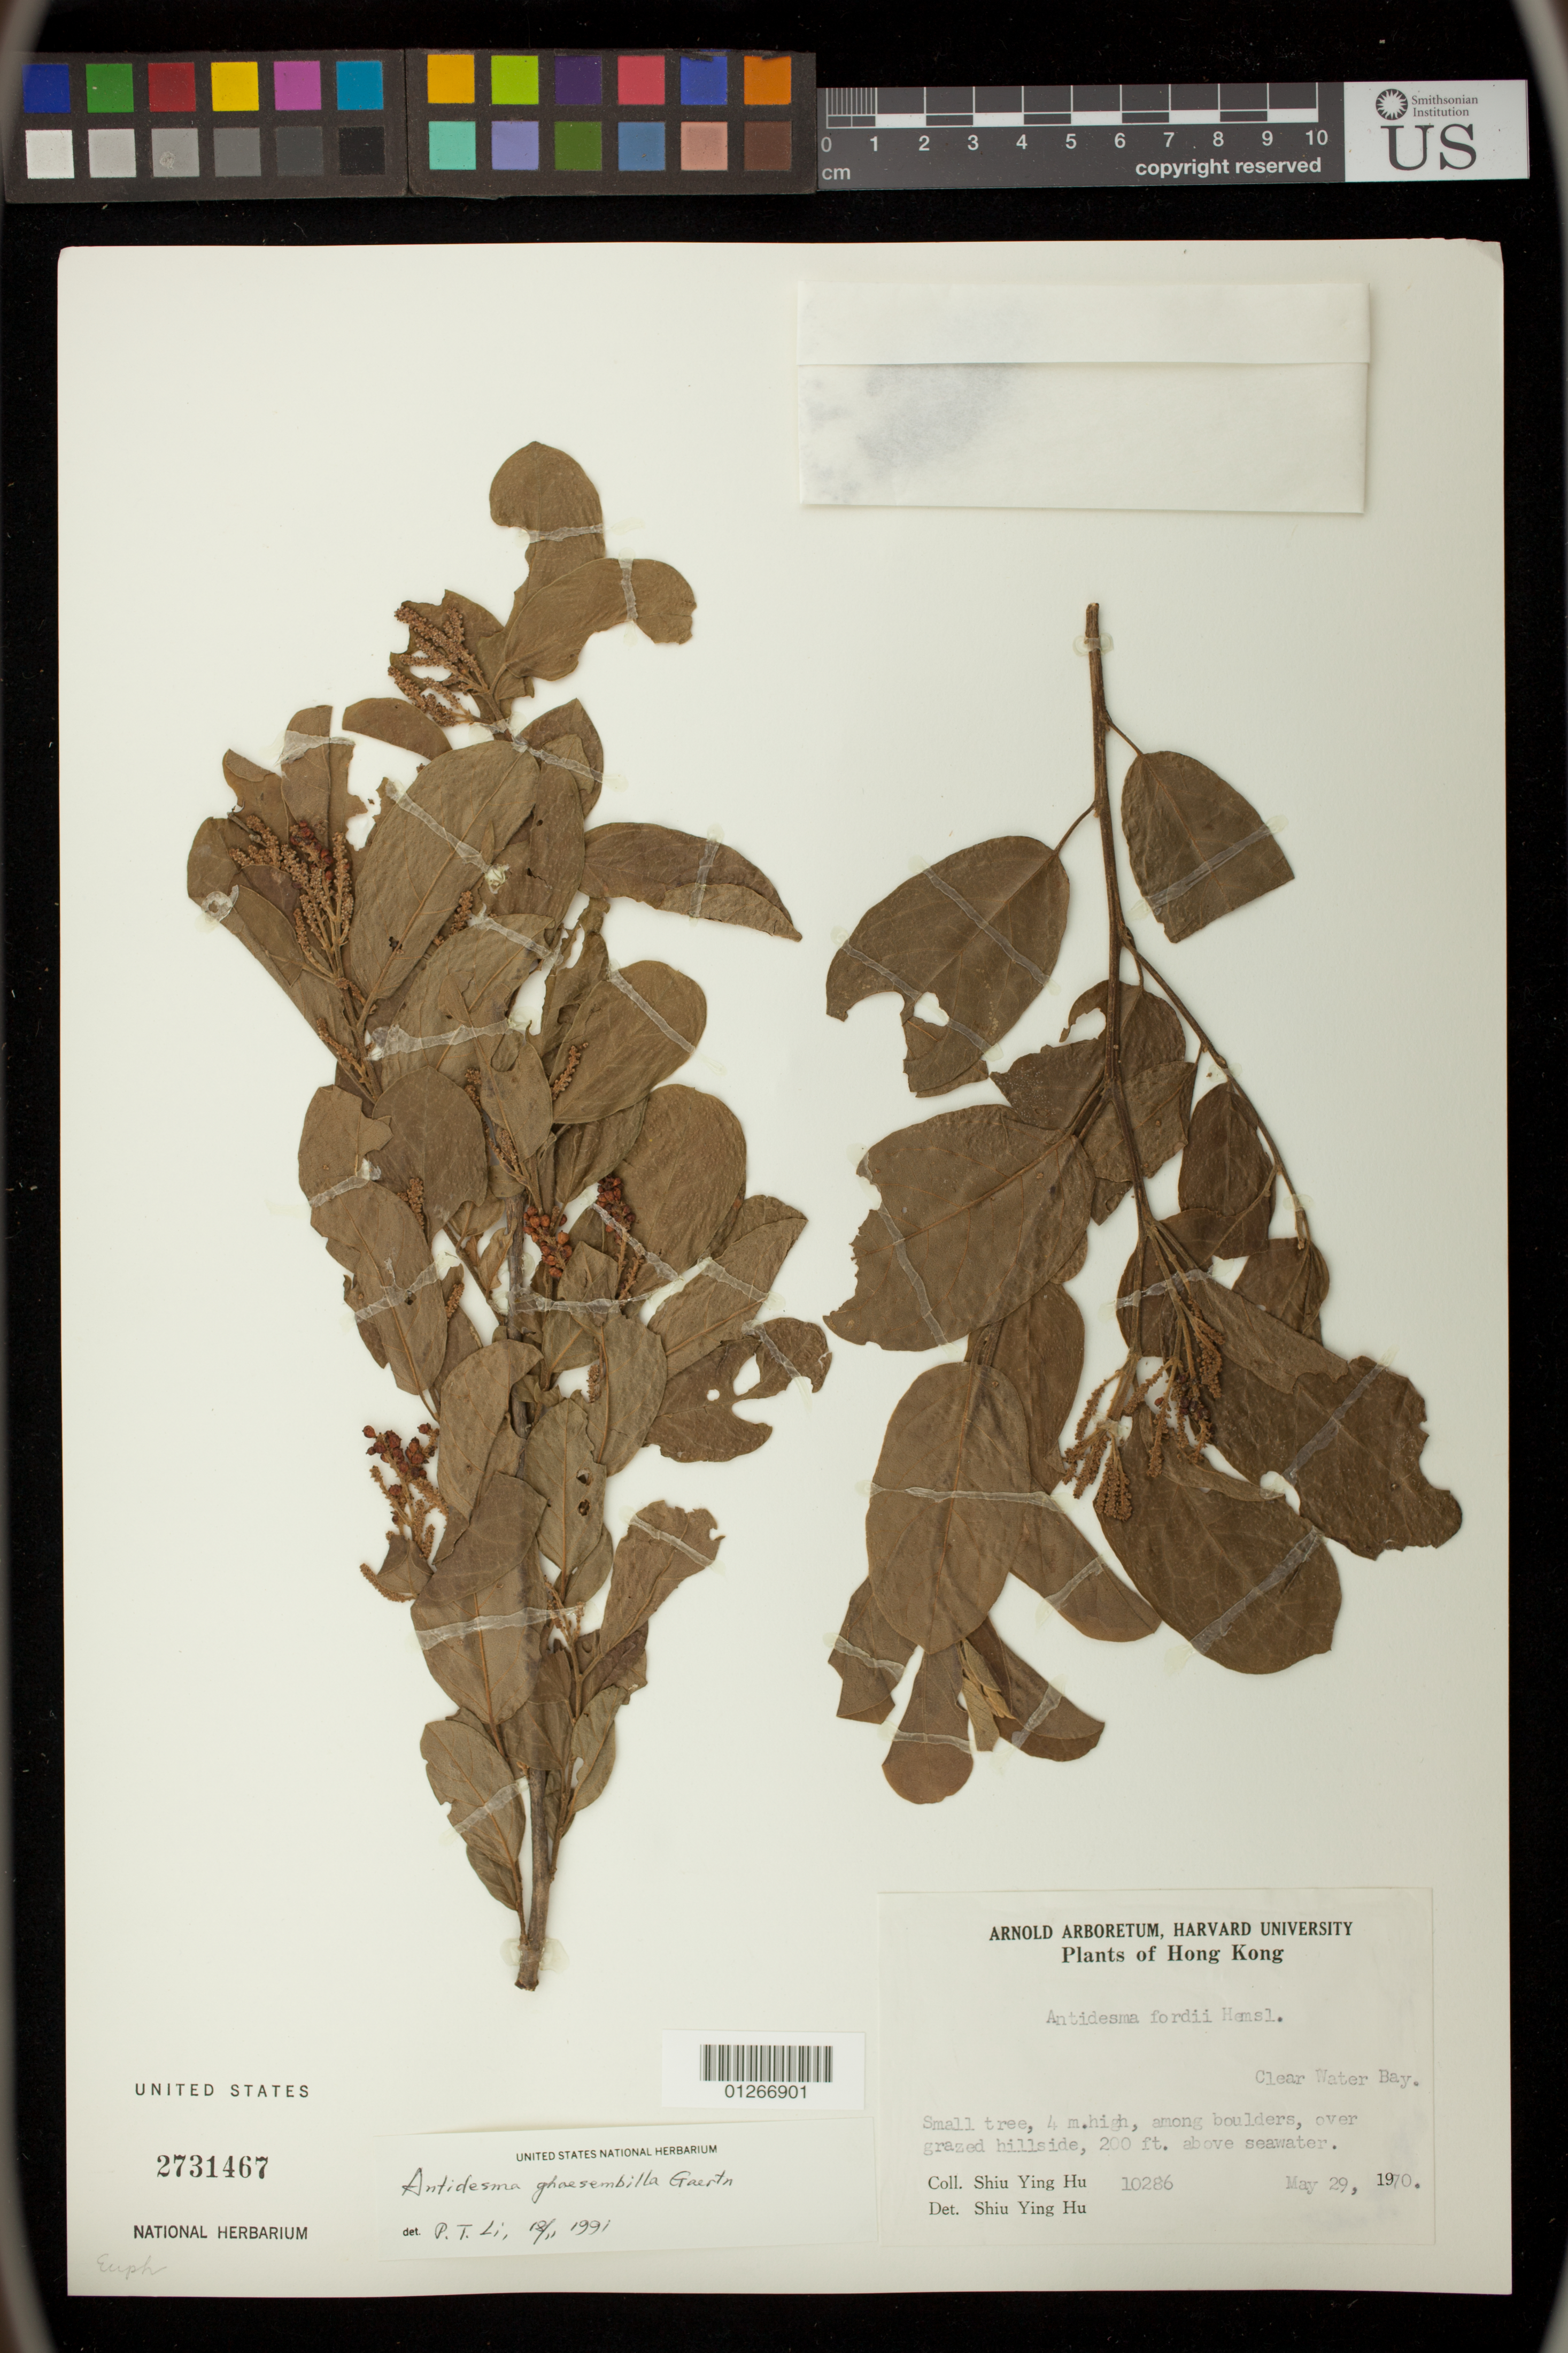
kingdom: Plantae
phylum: Tracheophyta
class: Magnoliopsida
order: Malpighiales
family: Phyllanthaceae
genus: Antidesma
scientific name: Antidesma ghaesembilla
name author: Gaertn.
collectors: Y. Shiu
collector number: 10286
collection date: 1970-05-29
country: China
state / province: Hong Kong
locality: Clear Water Bay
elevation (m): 61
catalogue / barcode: US 2731467